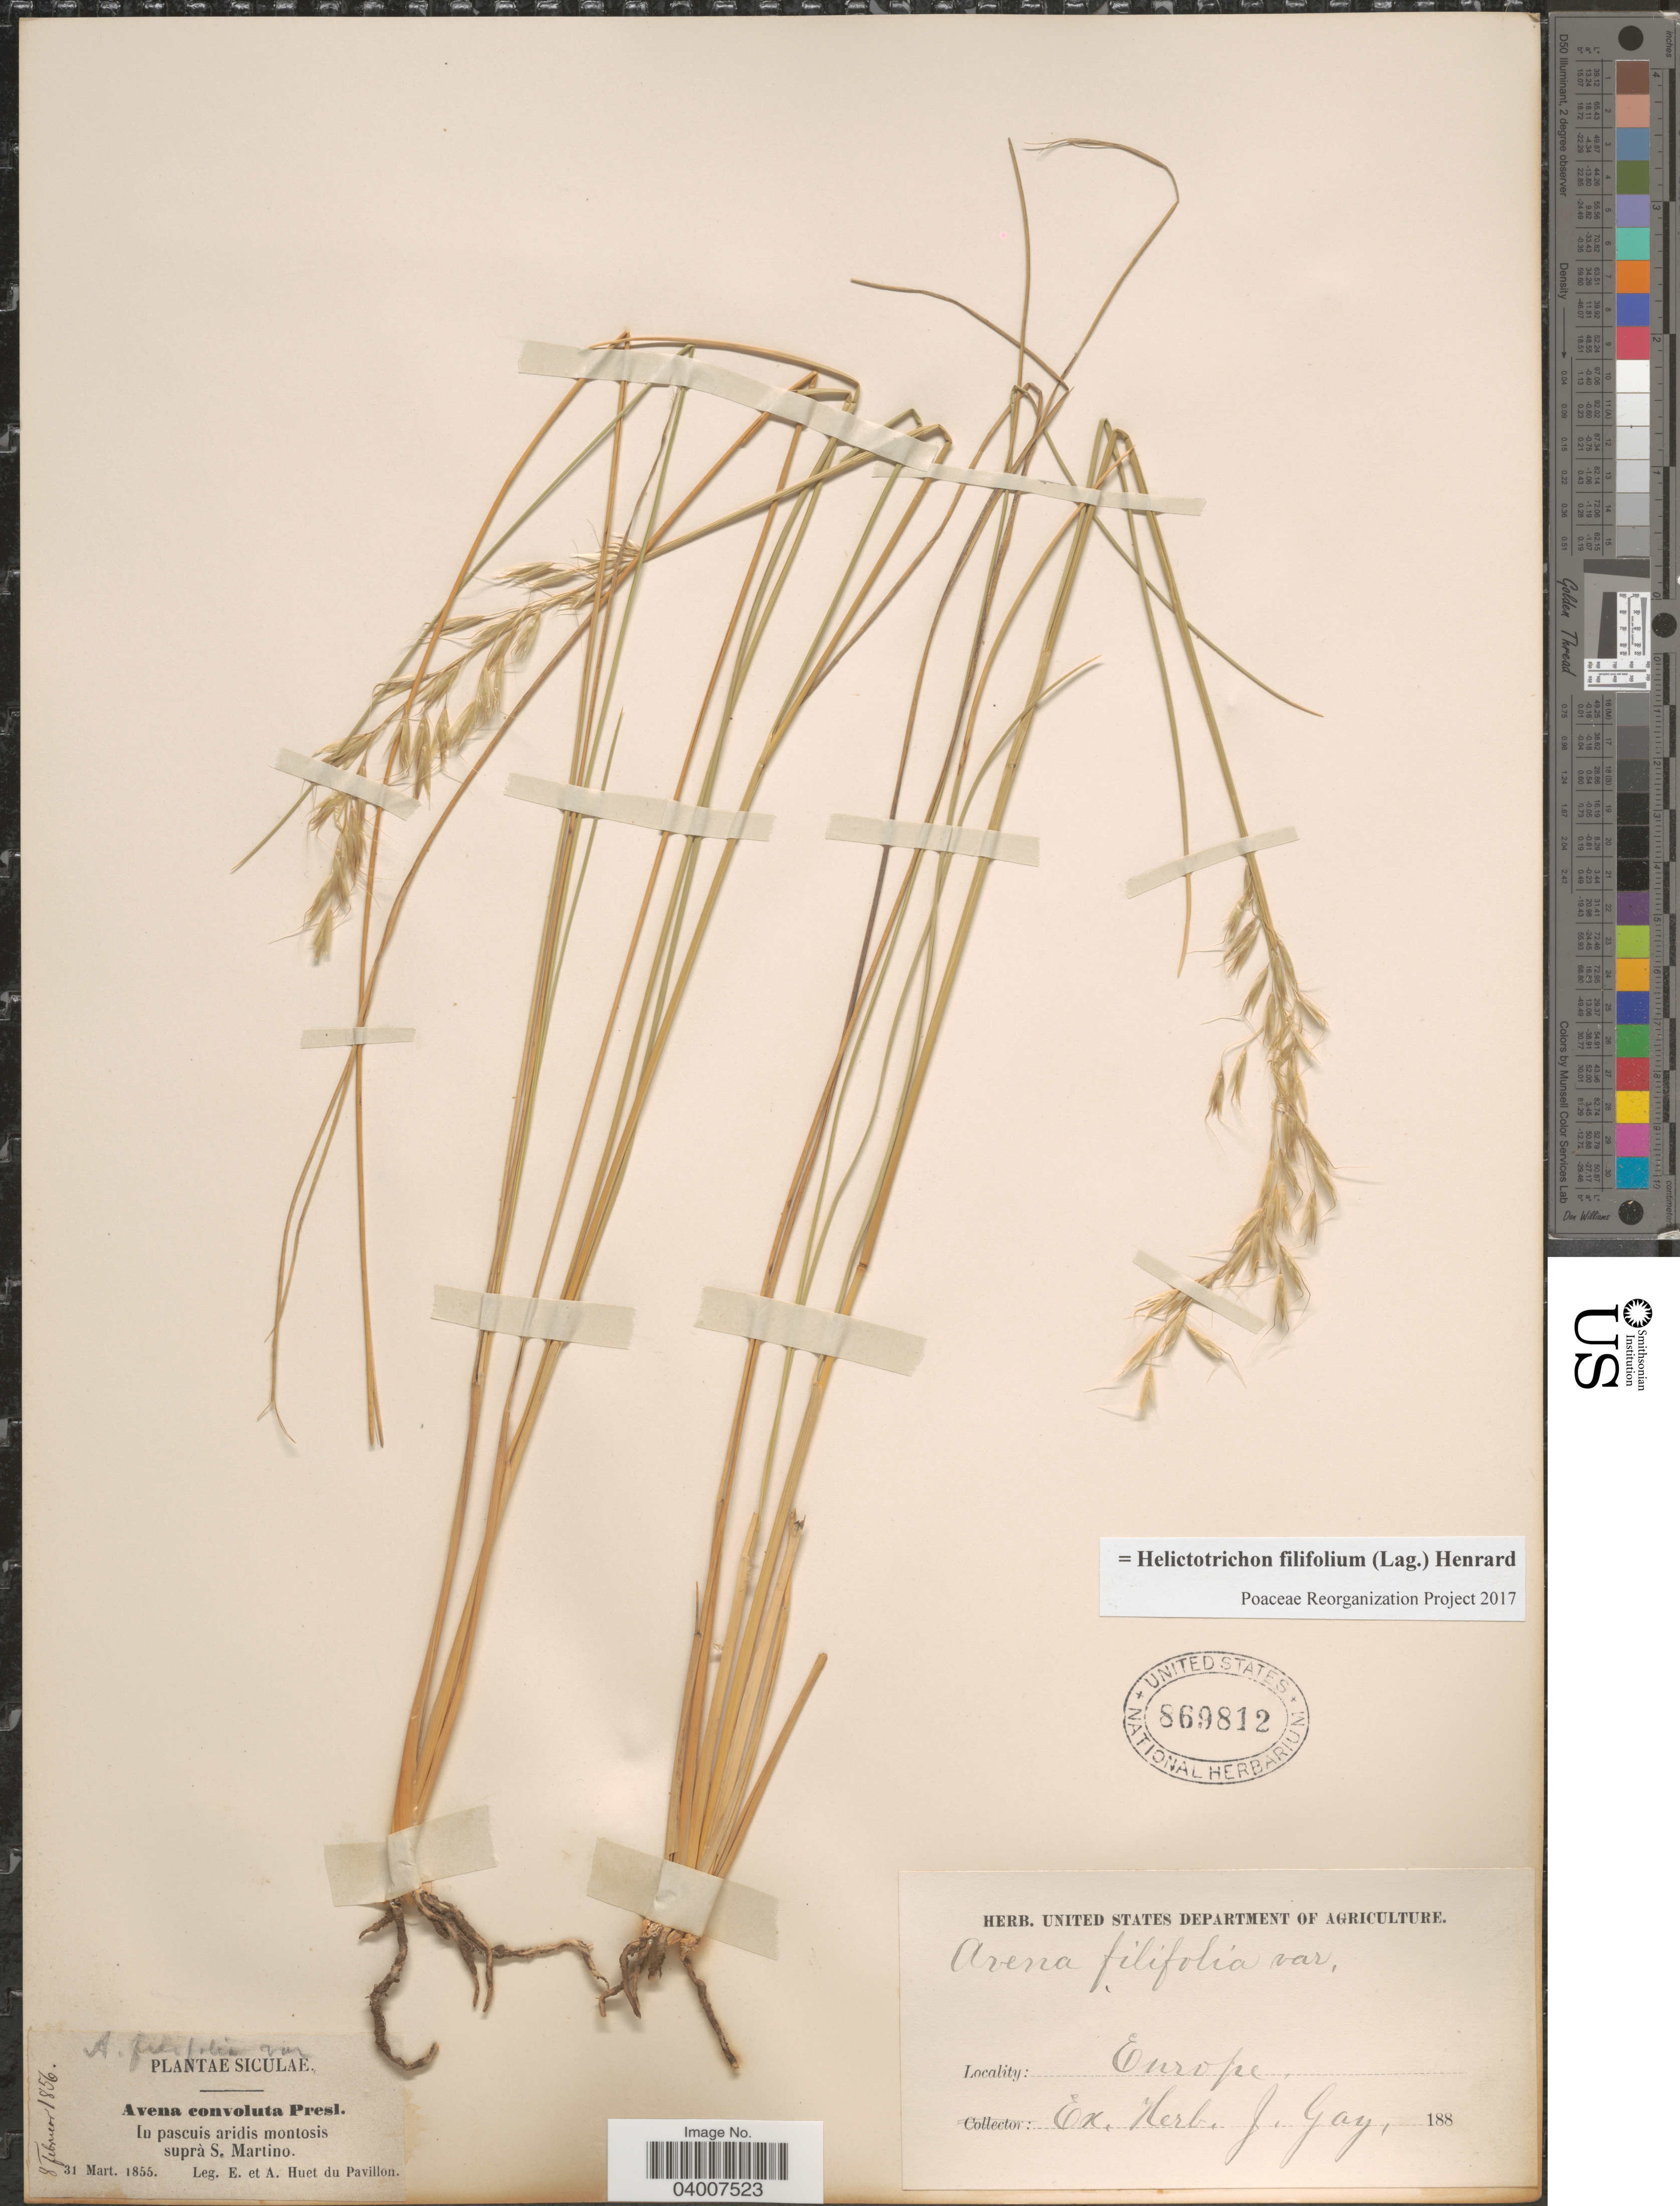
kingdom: Plantae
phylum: Tracheophyta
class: Liliopsida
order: Poales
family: Poaceae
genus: Helictotrichon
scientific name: Helictotrichon filifolium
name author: (Lag.) Henr.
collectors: E. Huet du Pavillon & A. Huet du Pavillon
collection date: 1856-02-08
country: Italy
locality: Siculae. In pascuis aridis montosis suprà S. Martino. Europe.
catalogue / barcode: US 869812